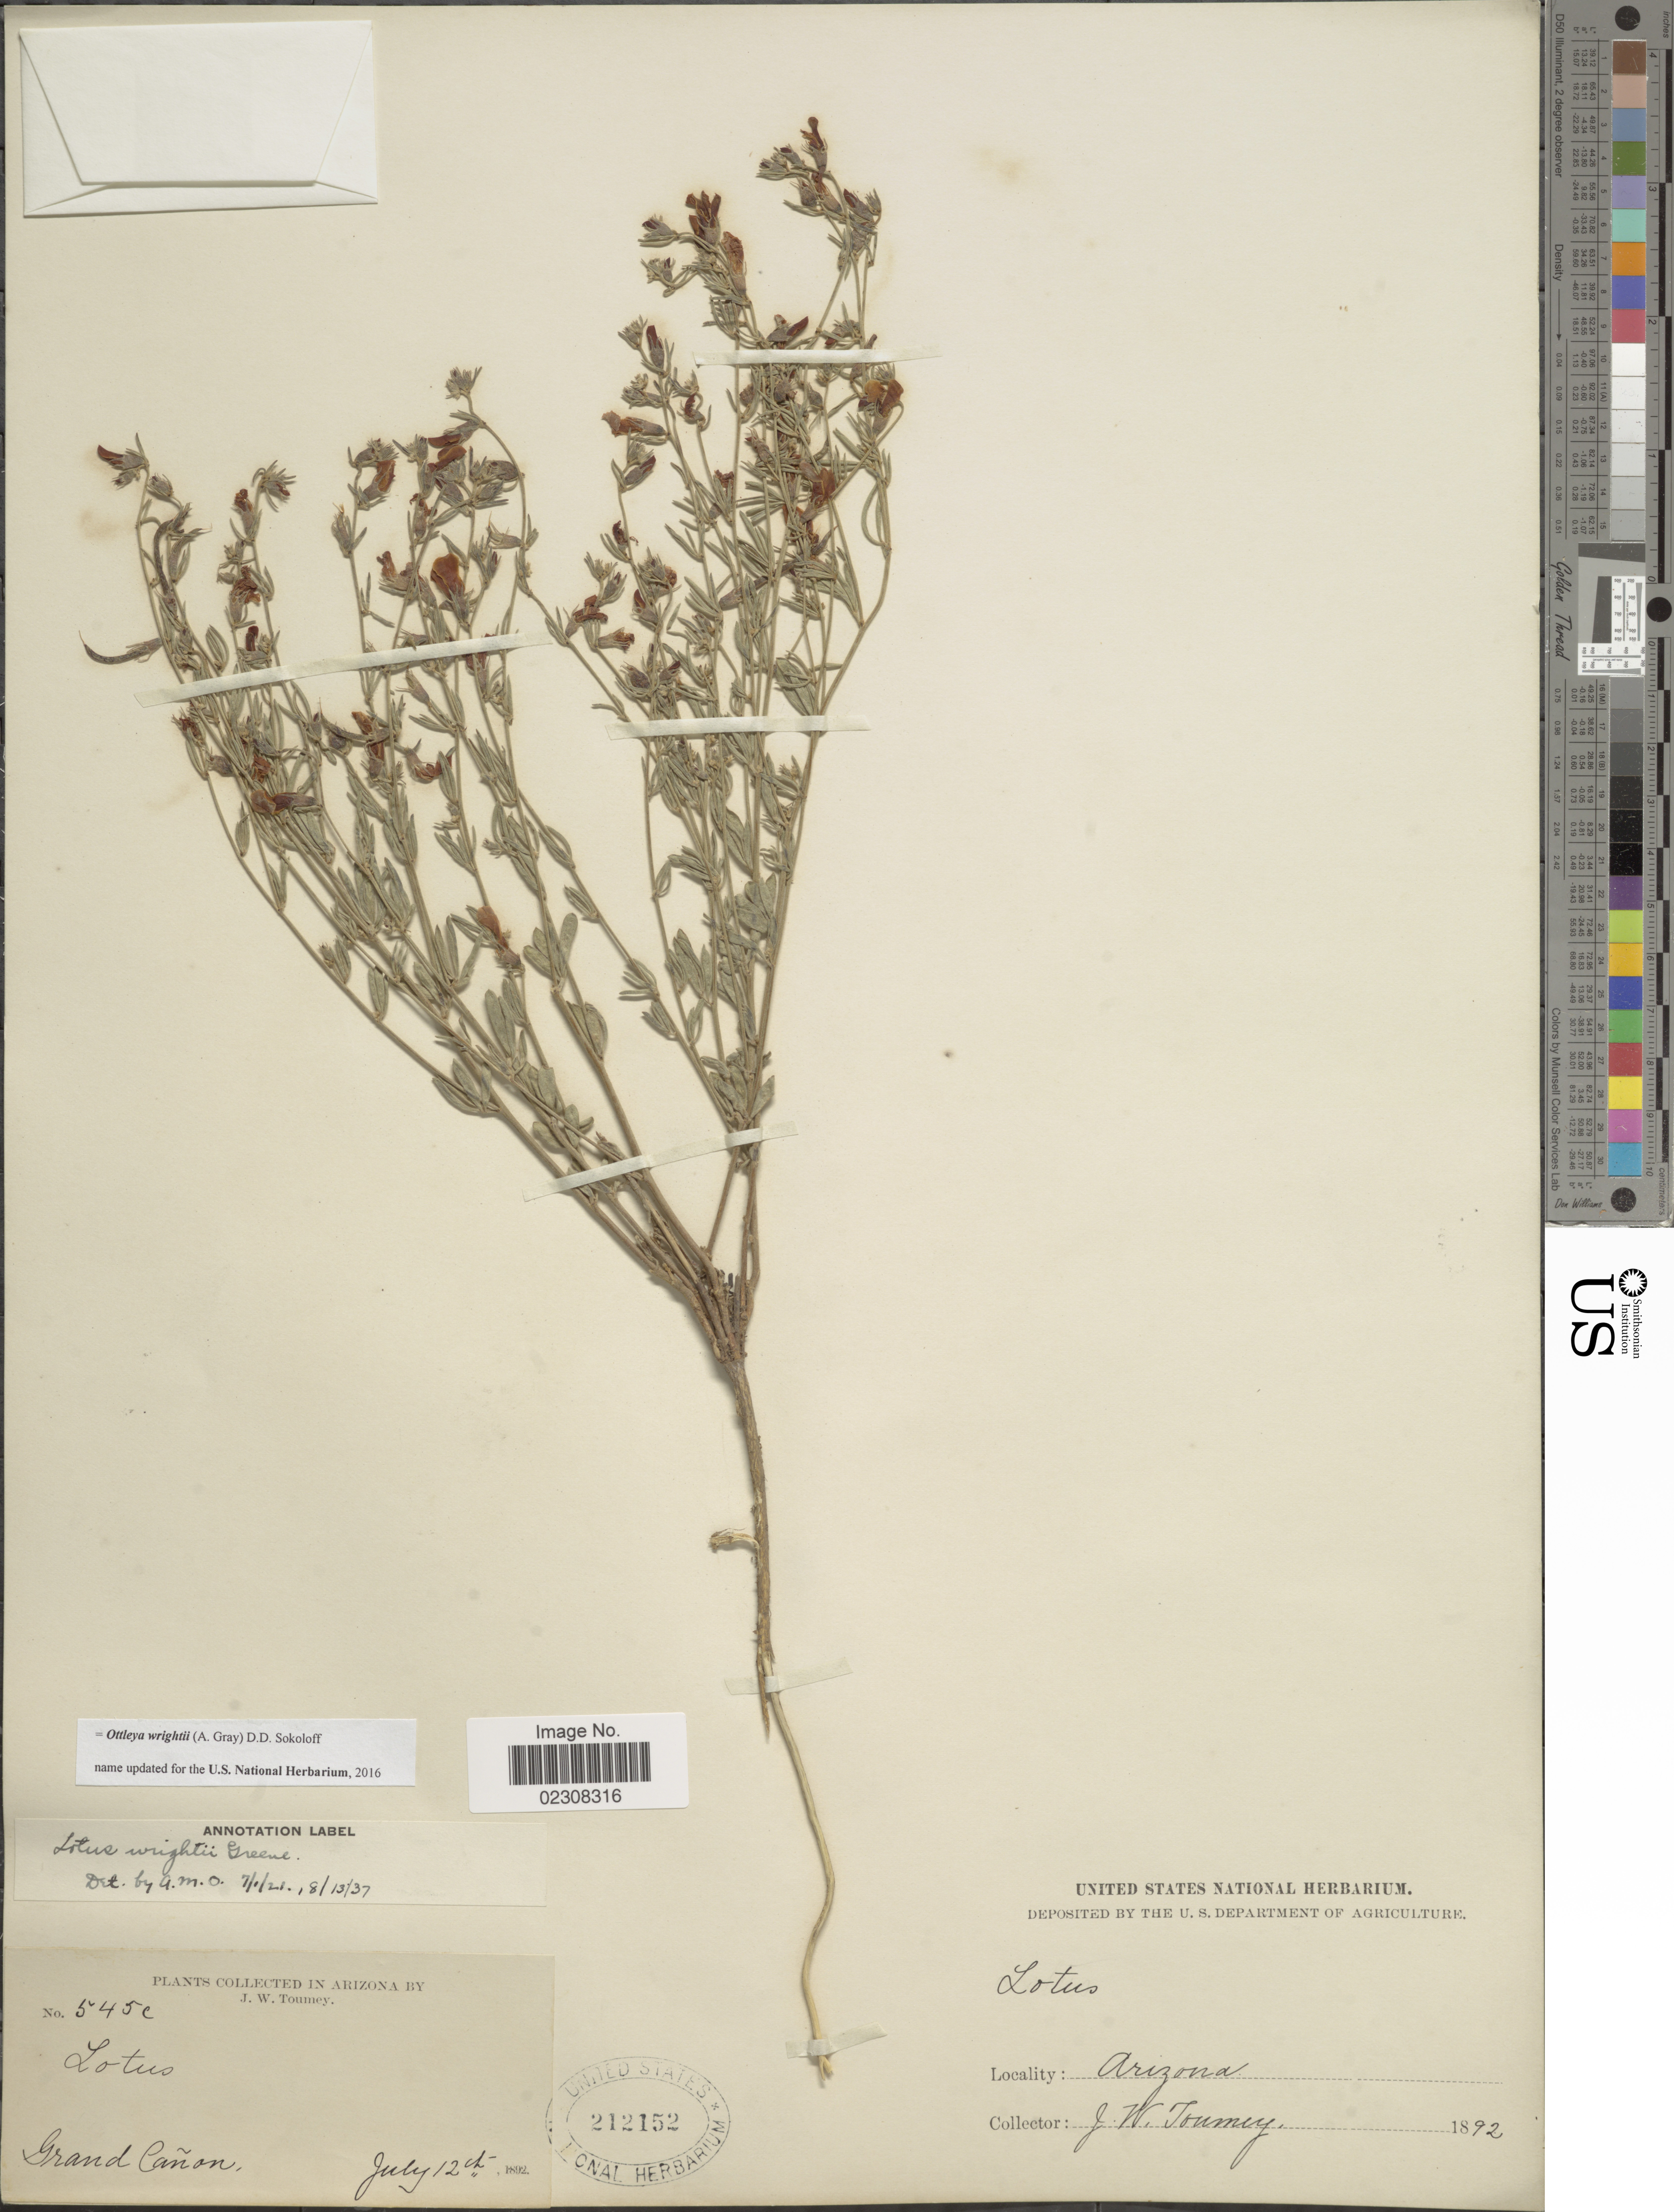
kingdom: Plantae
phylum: Tracheophyta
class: Magnoliopsida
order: Fabales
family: Fabaceae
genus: Ottleya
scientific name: Ottleya wrightii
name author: (A. Gray) D.D. Sokoloff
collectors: J. W. Toumey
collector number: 545c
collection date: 1892-07-12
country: United States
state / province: Arizona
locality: Grand Canon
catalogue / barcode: US 212152